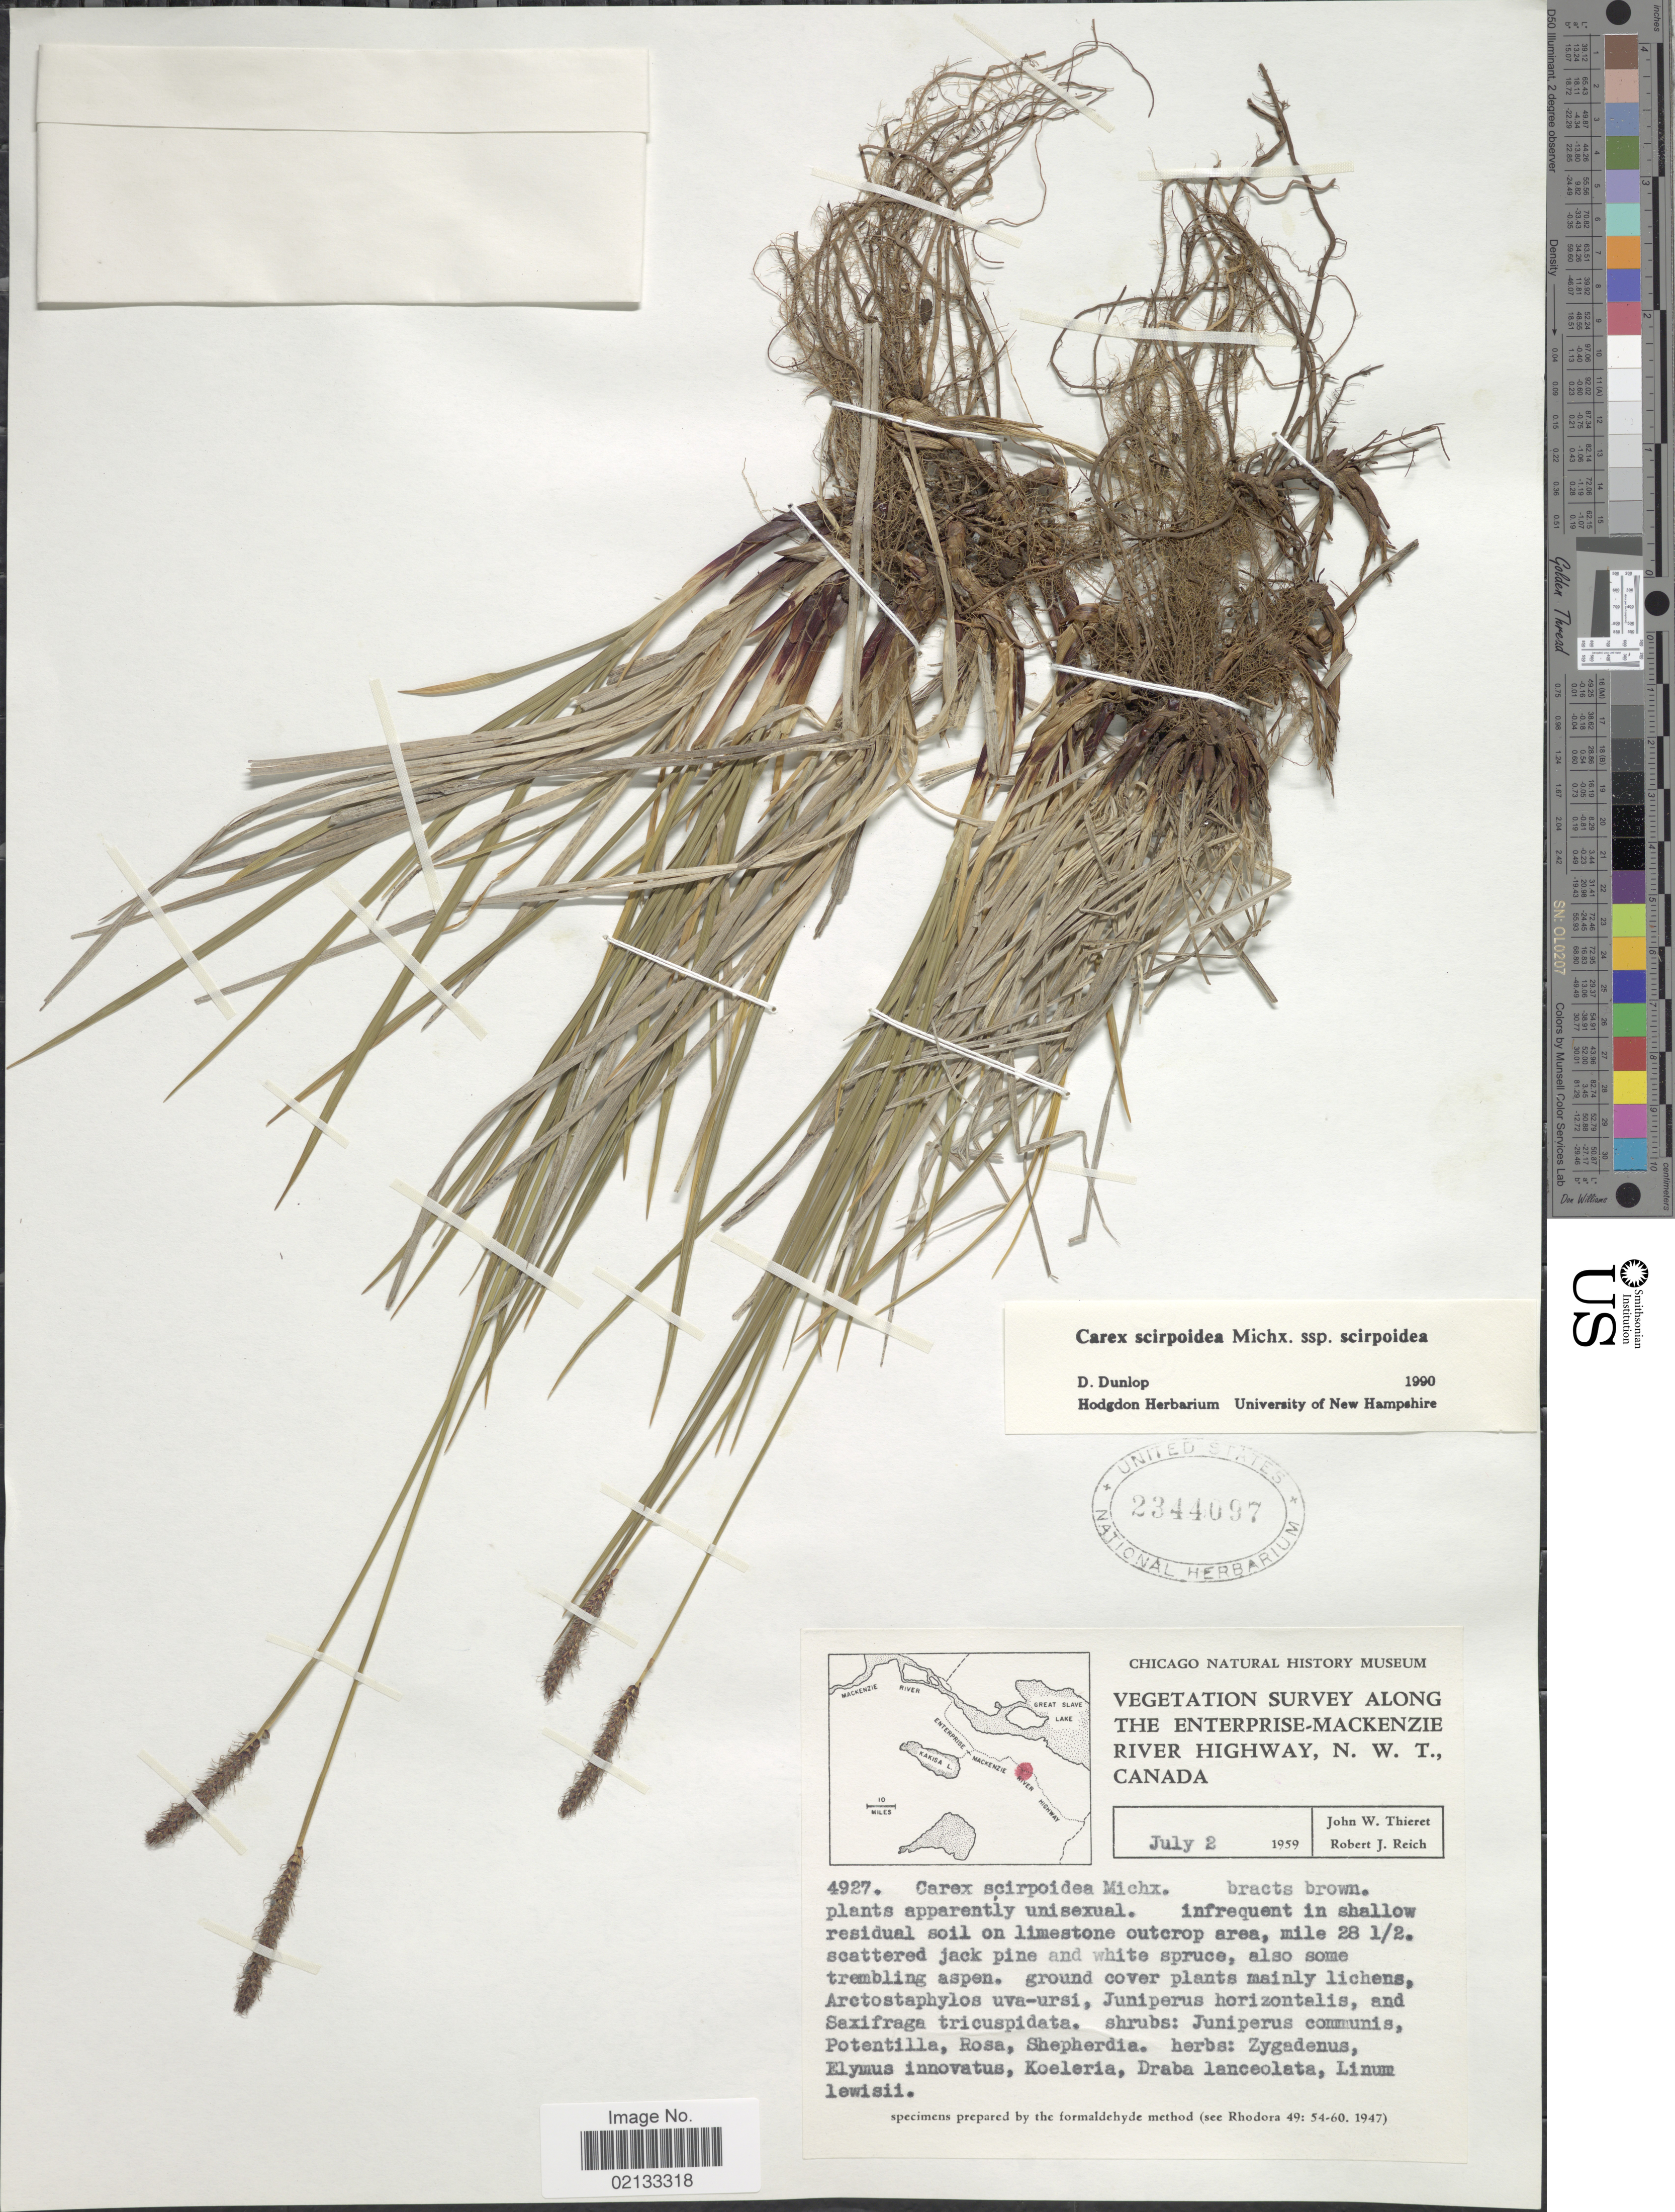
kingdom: Plantae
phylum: Tracheophyta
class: Liliopsida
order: Poales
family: Cyperaceae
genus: Carex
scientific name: Carex scirpoidea subsp. scirpoidea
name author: Michx.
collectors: J. W. Thieret & R. Reich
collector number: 4927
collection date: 1959-07-02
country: Canada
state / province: Northwest Territories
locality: Along The Enterprise-Mackenzie River Highway, infrequent in shallow residual soil on limestone outcrop area, mile 28½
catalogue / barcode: US 2344097